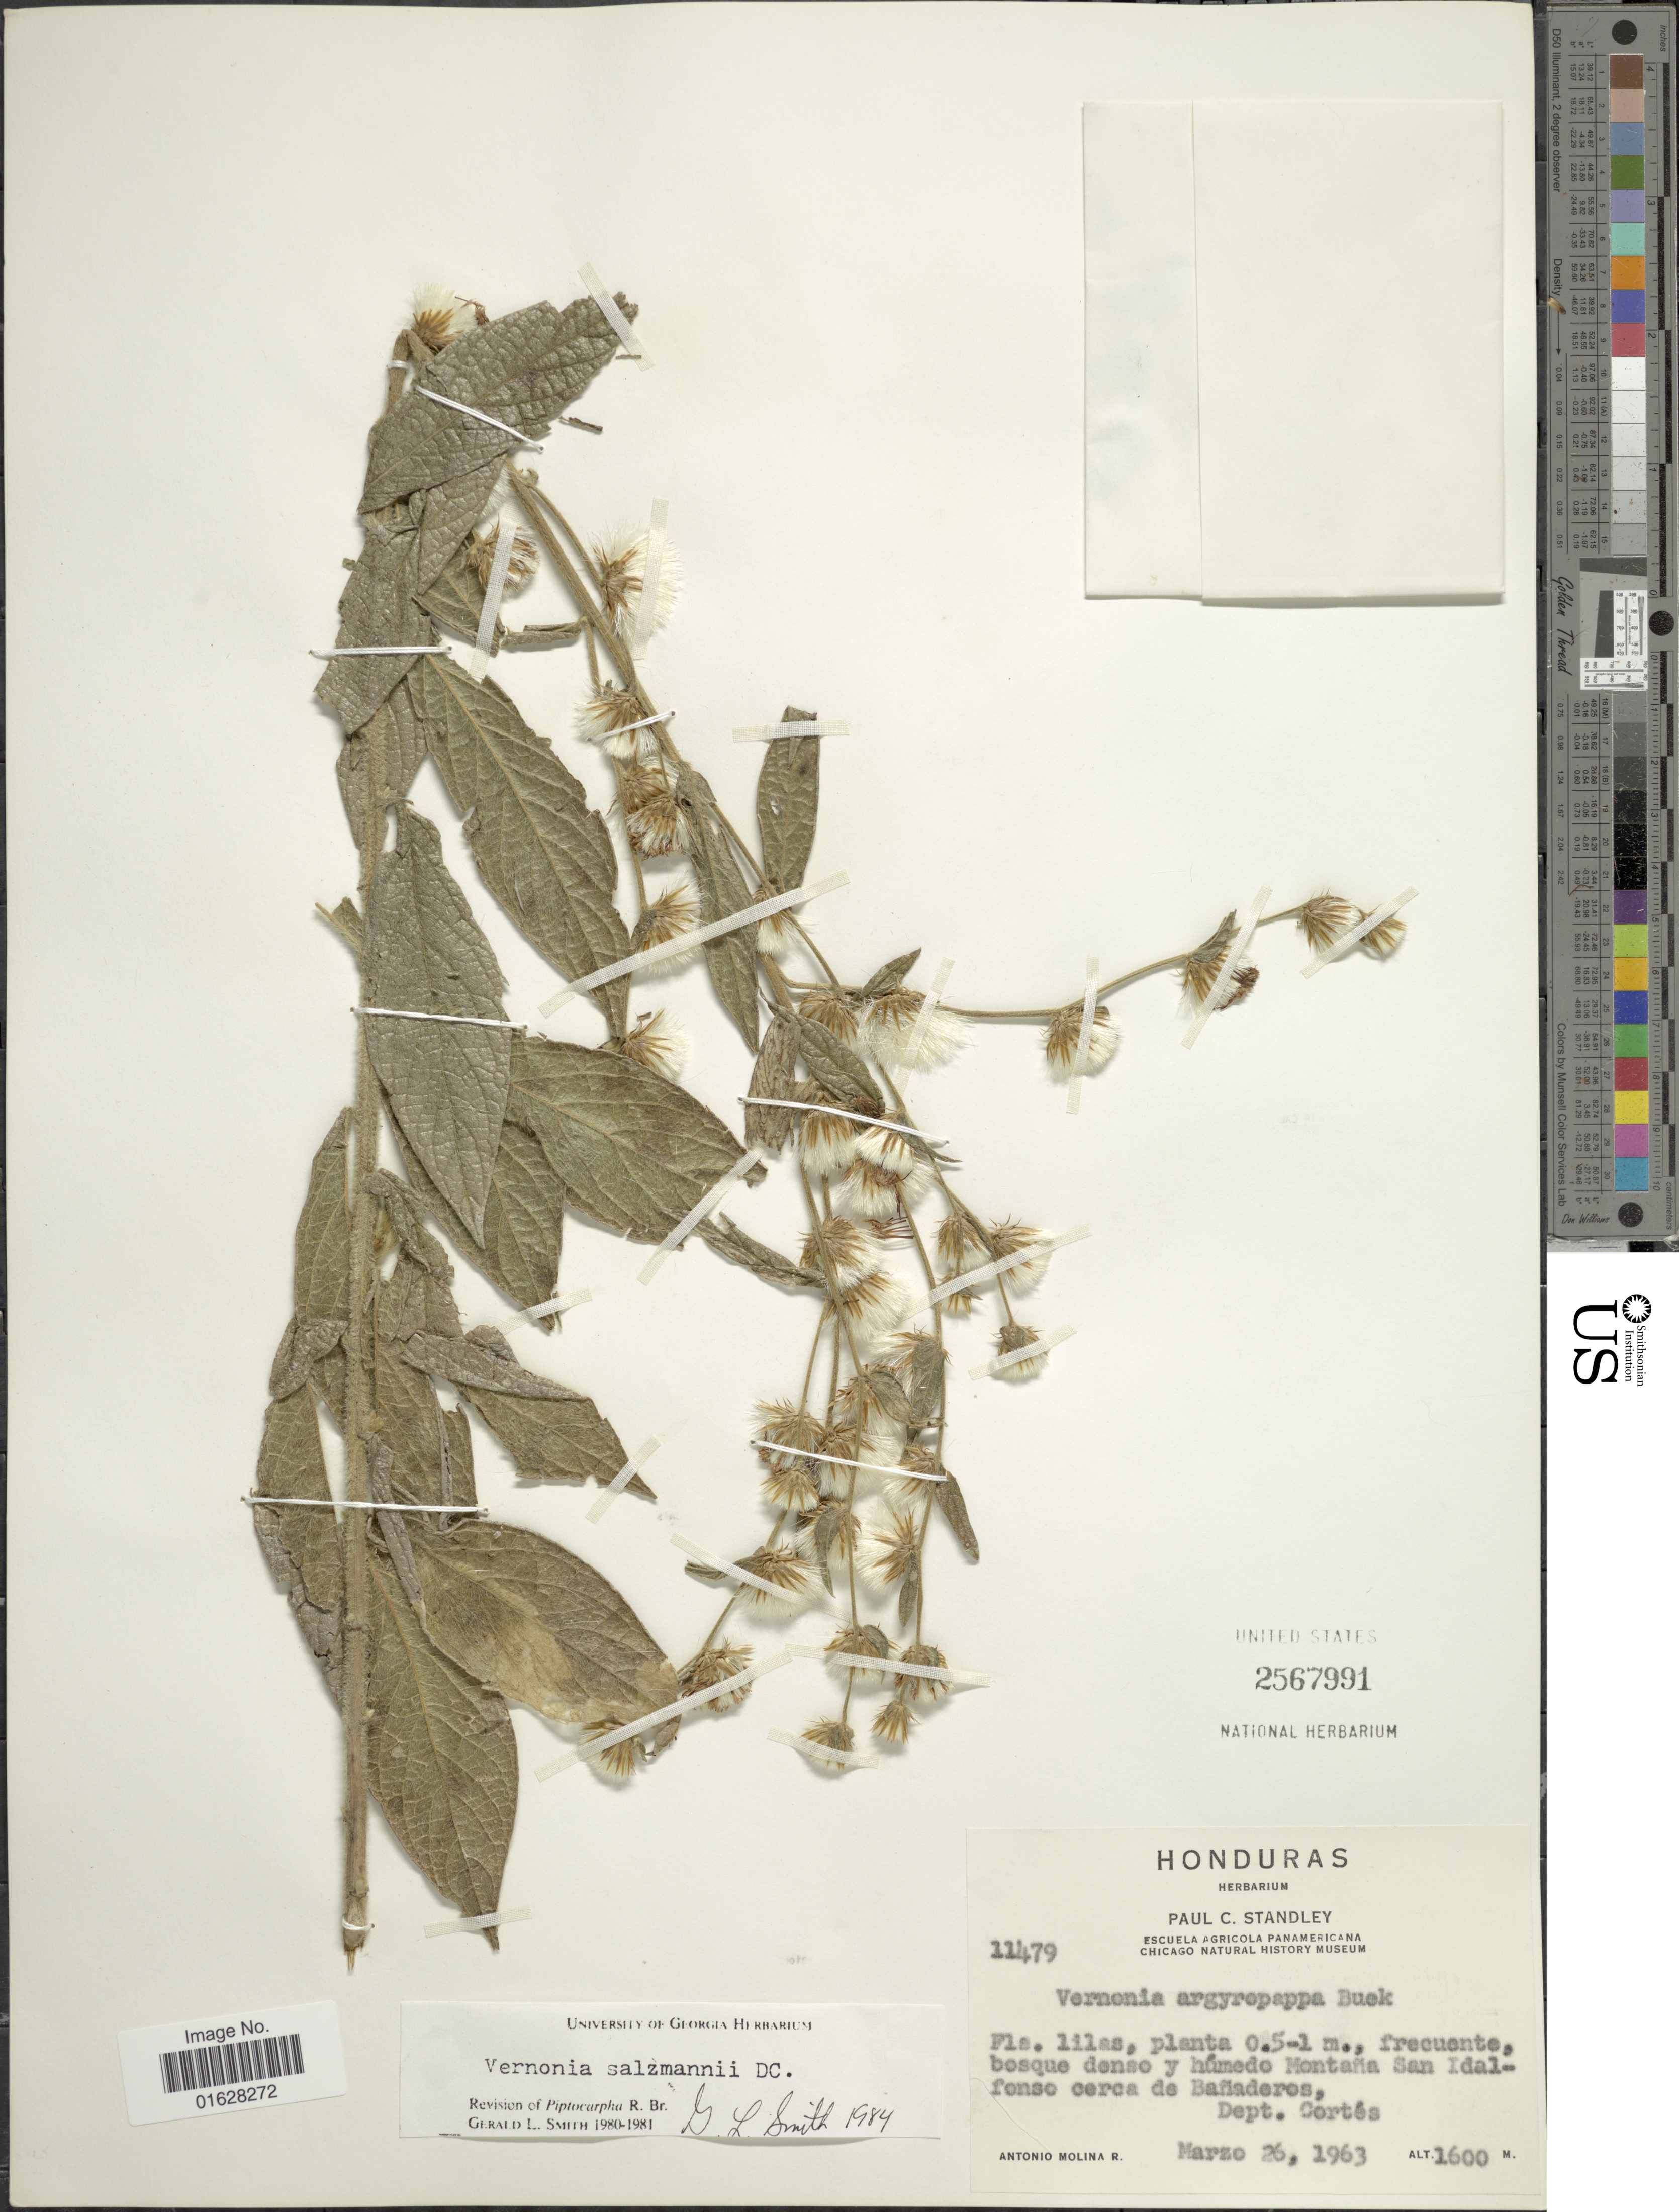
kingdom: Plantae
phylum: Tracheophyta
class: Magnoliopsida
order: Asterales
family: Asteraceae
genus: Lepidaploa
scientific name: Lepidaploa salzmannii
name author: (DC.) H. Rob.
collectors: A. Molina R.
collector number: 11479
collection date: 1963-03-26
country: Honduras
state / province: Cortés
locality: Montana San Idalfonso cerca de Bafiaderos, Dept. Cortes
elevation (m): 1600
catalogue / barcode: US 2567991